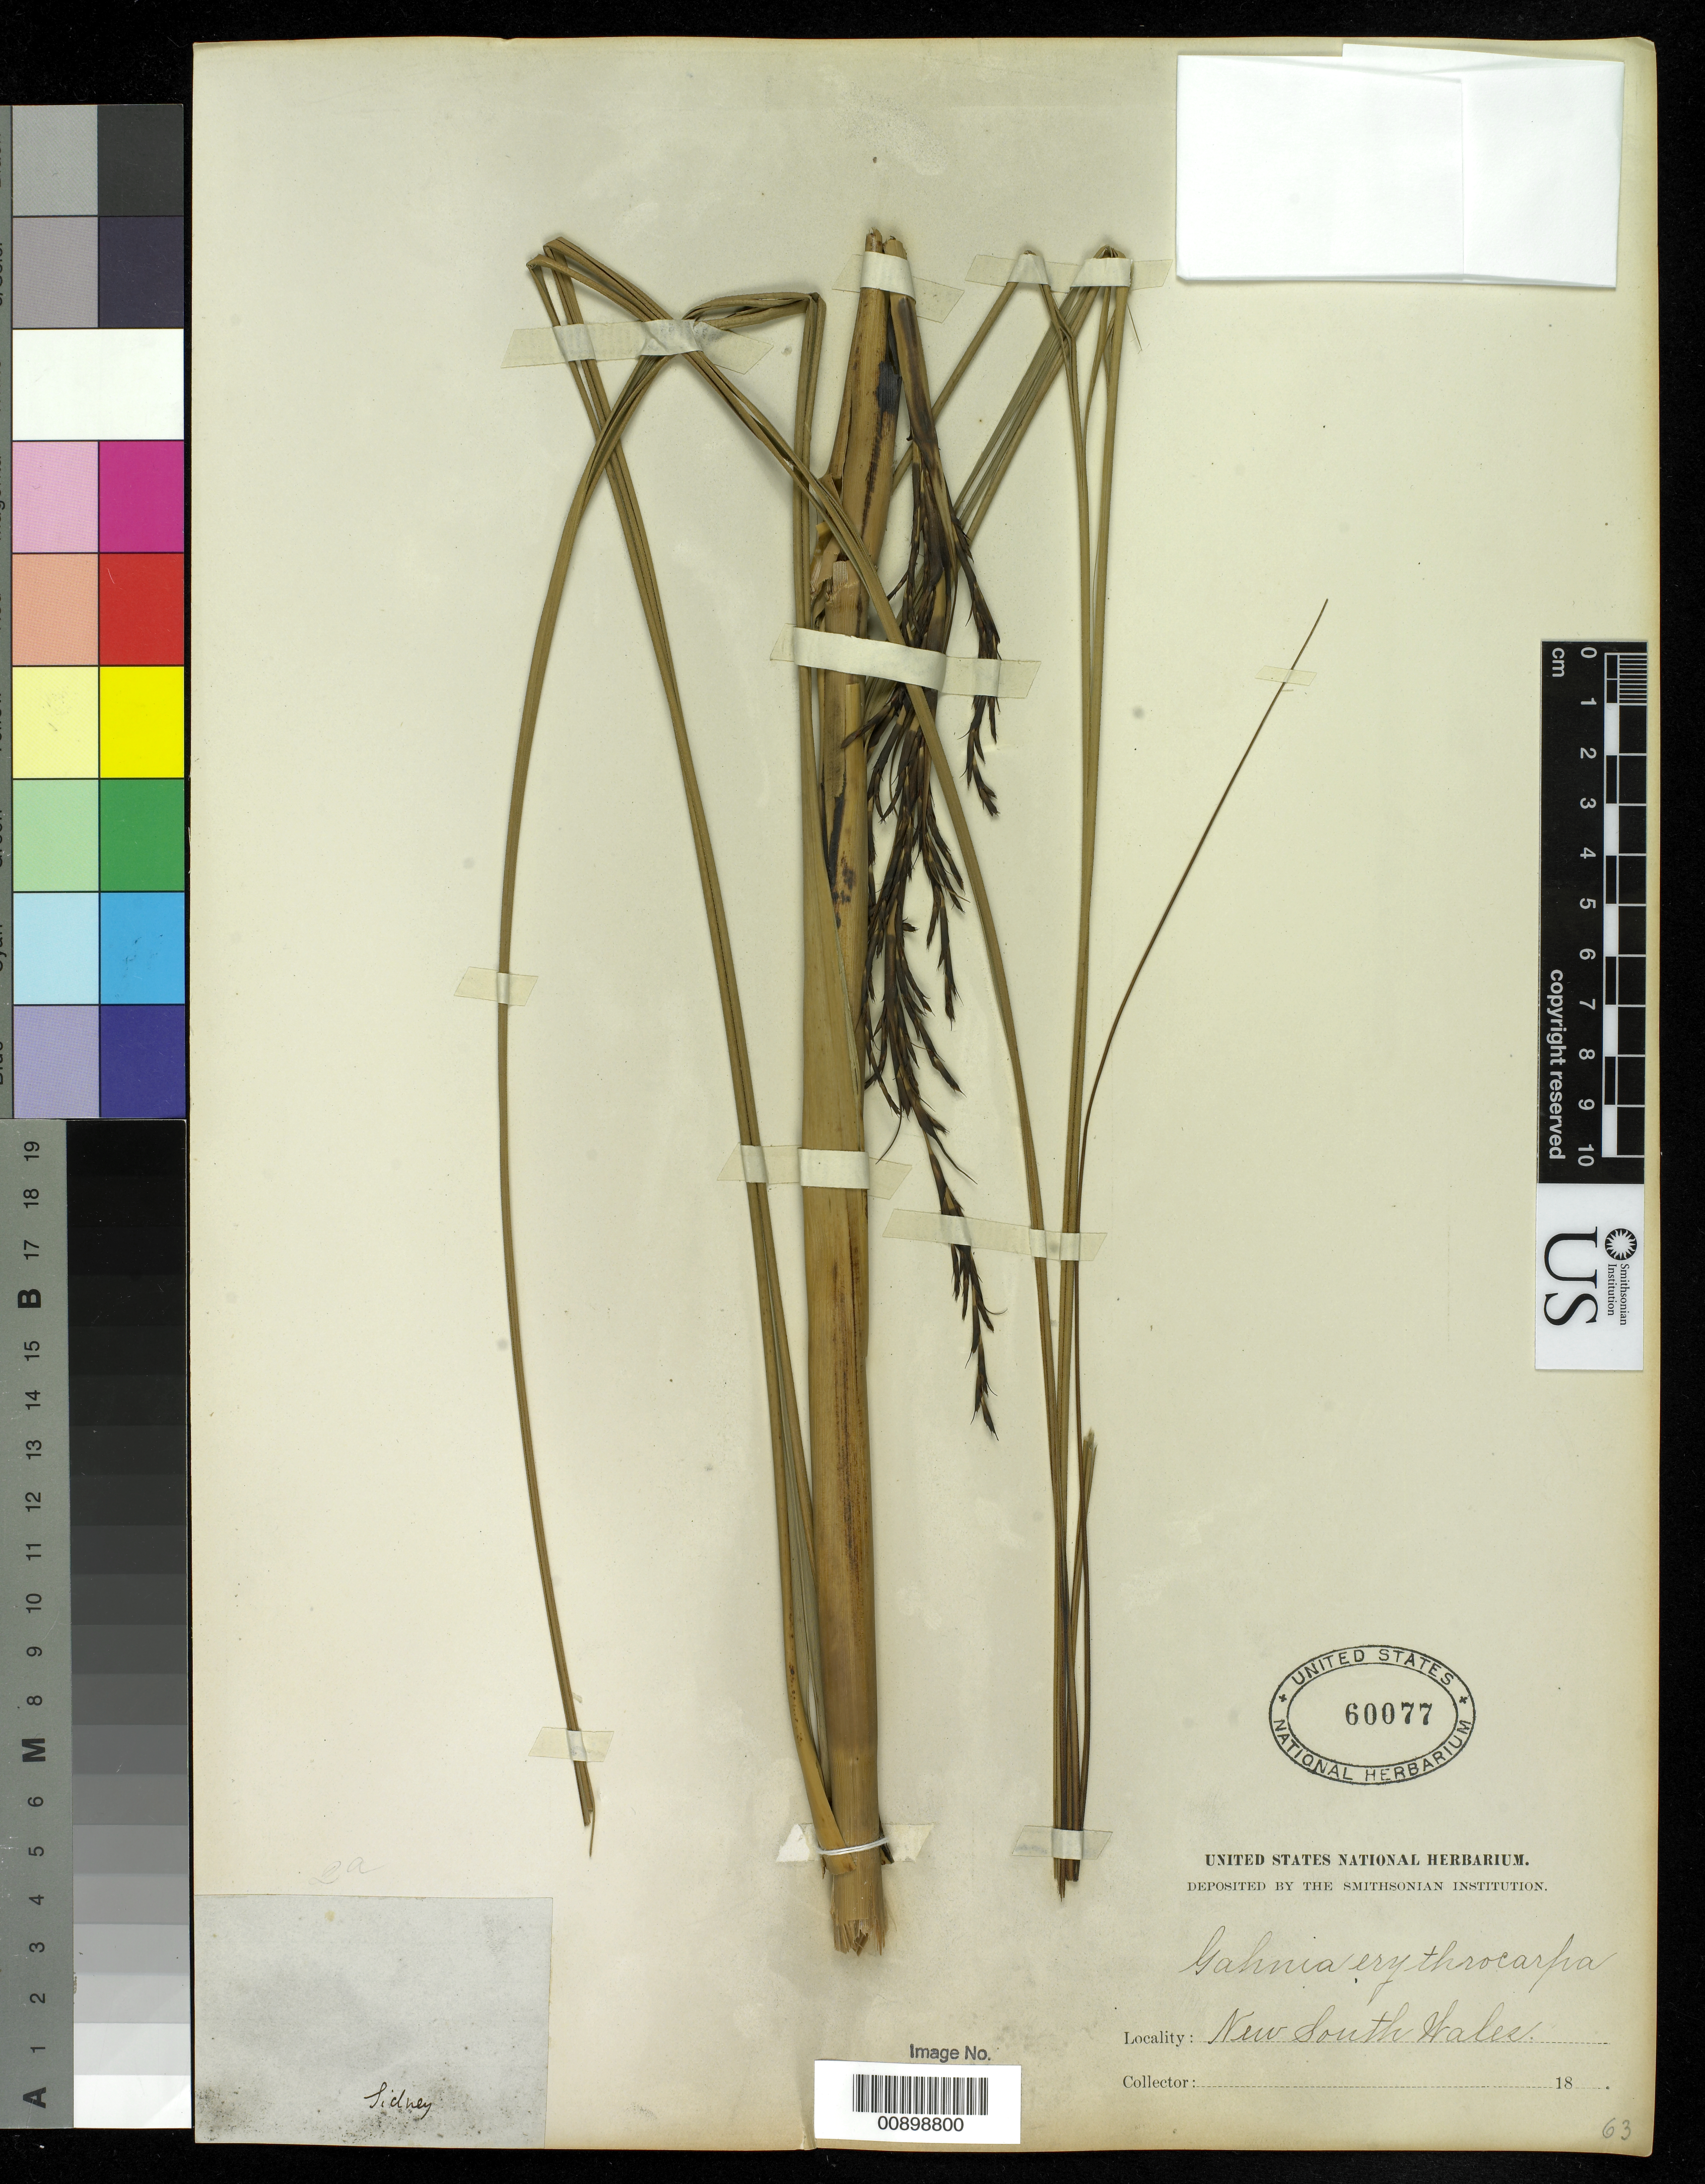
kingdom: Plantae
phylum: Tracheophyta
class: Liliopsida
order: Poales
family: Cyperaceae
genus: Gahnia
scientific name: Gahnia erythrocarpa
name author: R. Br.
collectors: Wilkes Explor. Exped.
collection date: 1838/1842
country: Australia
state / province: New South Wales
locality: Sydney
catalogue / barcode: US 60077